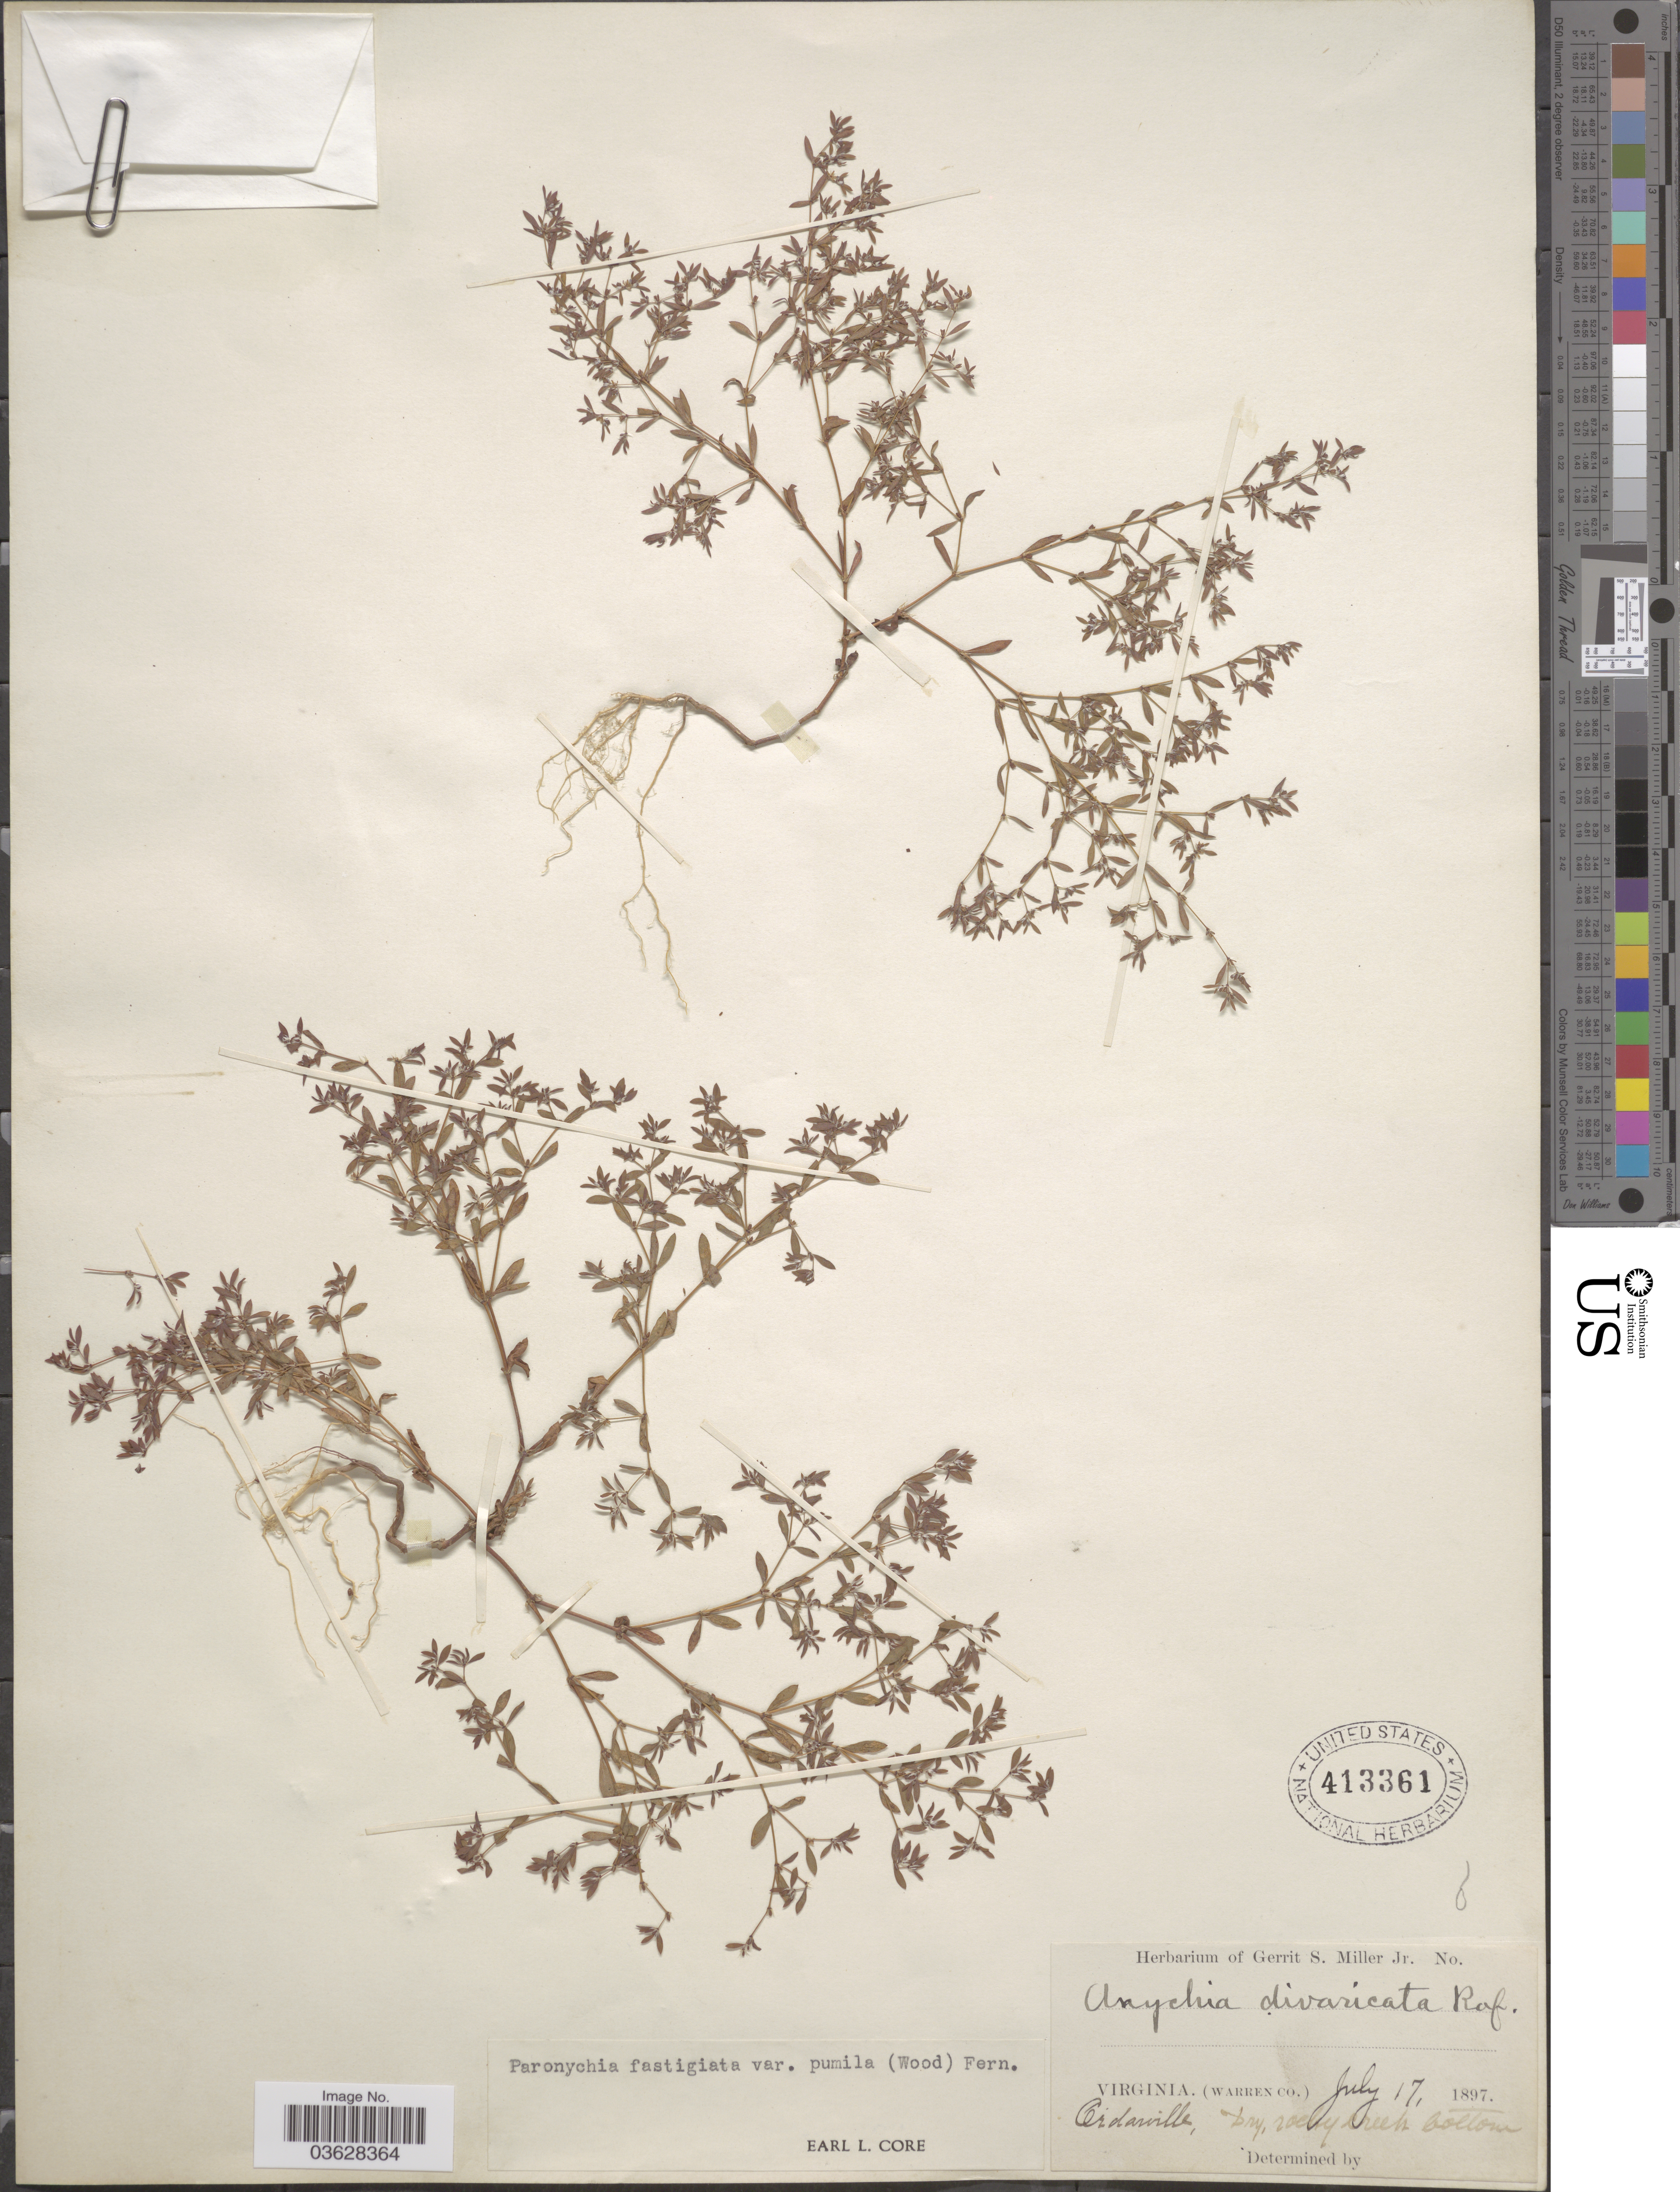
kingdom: Plantae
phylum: Tracheophyta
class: Magnoliopsida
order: Caryophyllales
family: Caryophyllaceae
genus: Paronychia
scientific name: Paronychia fastigiata var. pumila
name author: (Alph. Wood) Fernald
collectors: ex herb. Gerrit S. Miller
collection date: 1897-07-17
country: United States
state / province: Virginia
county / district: Warren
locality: Cedarvile.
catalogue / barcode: US 413361